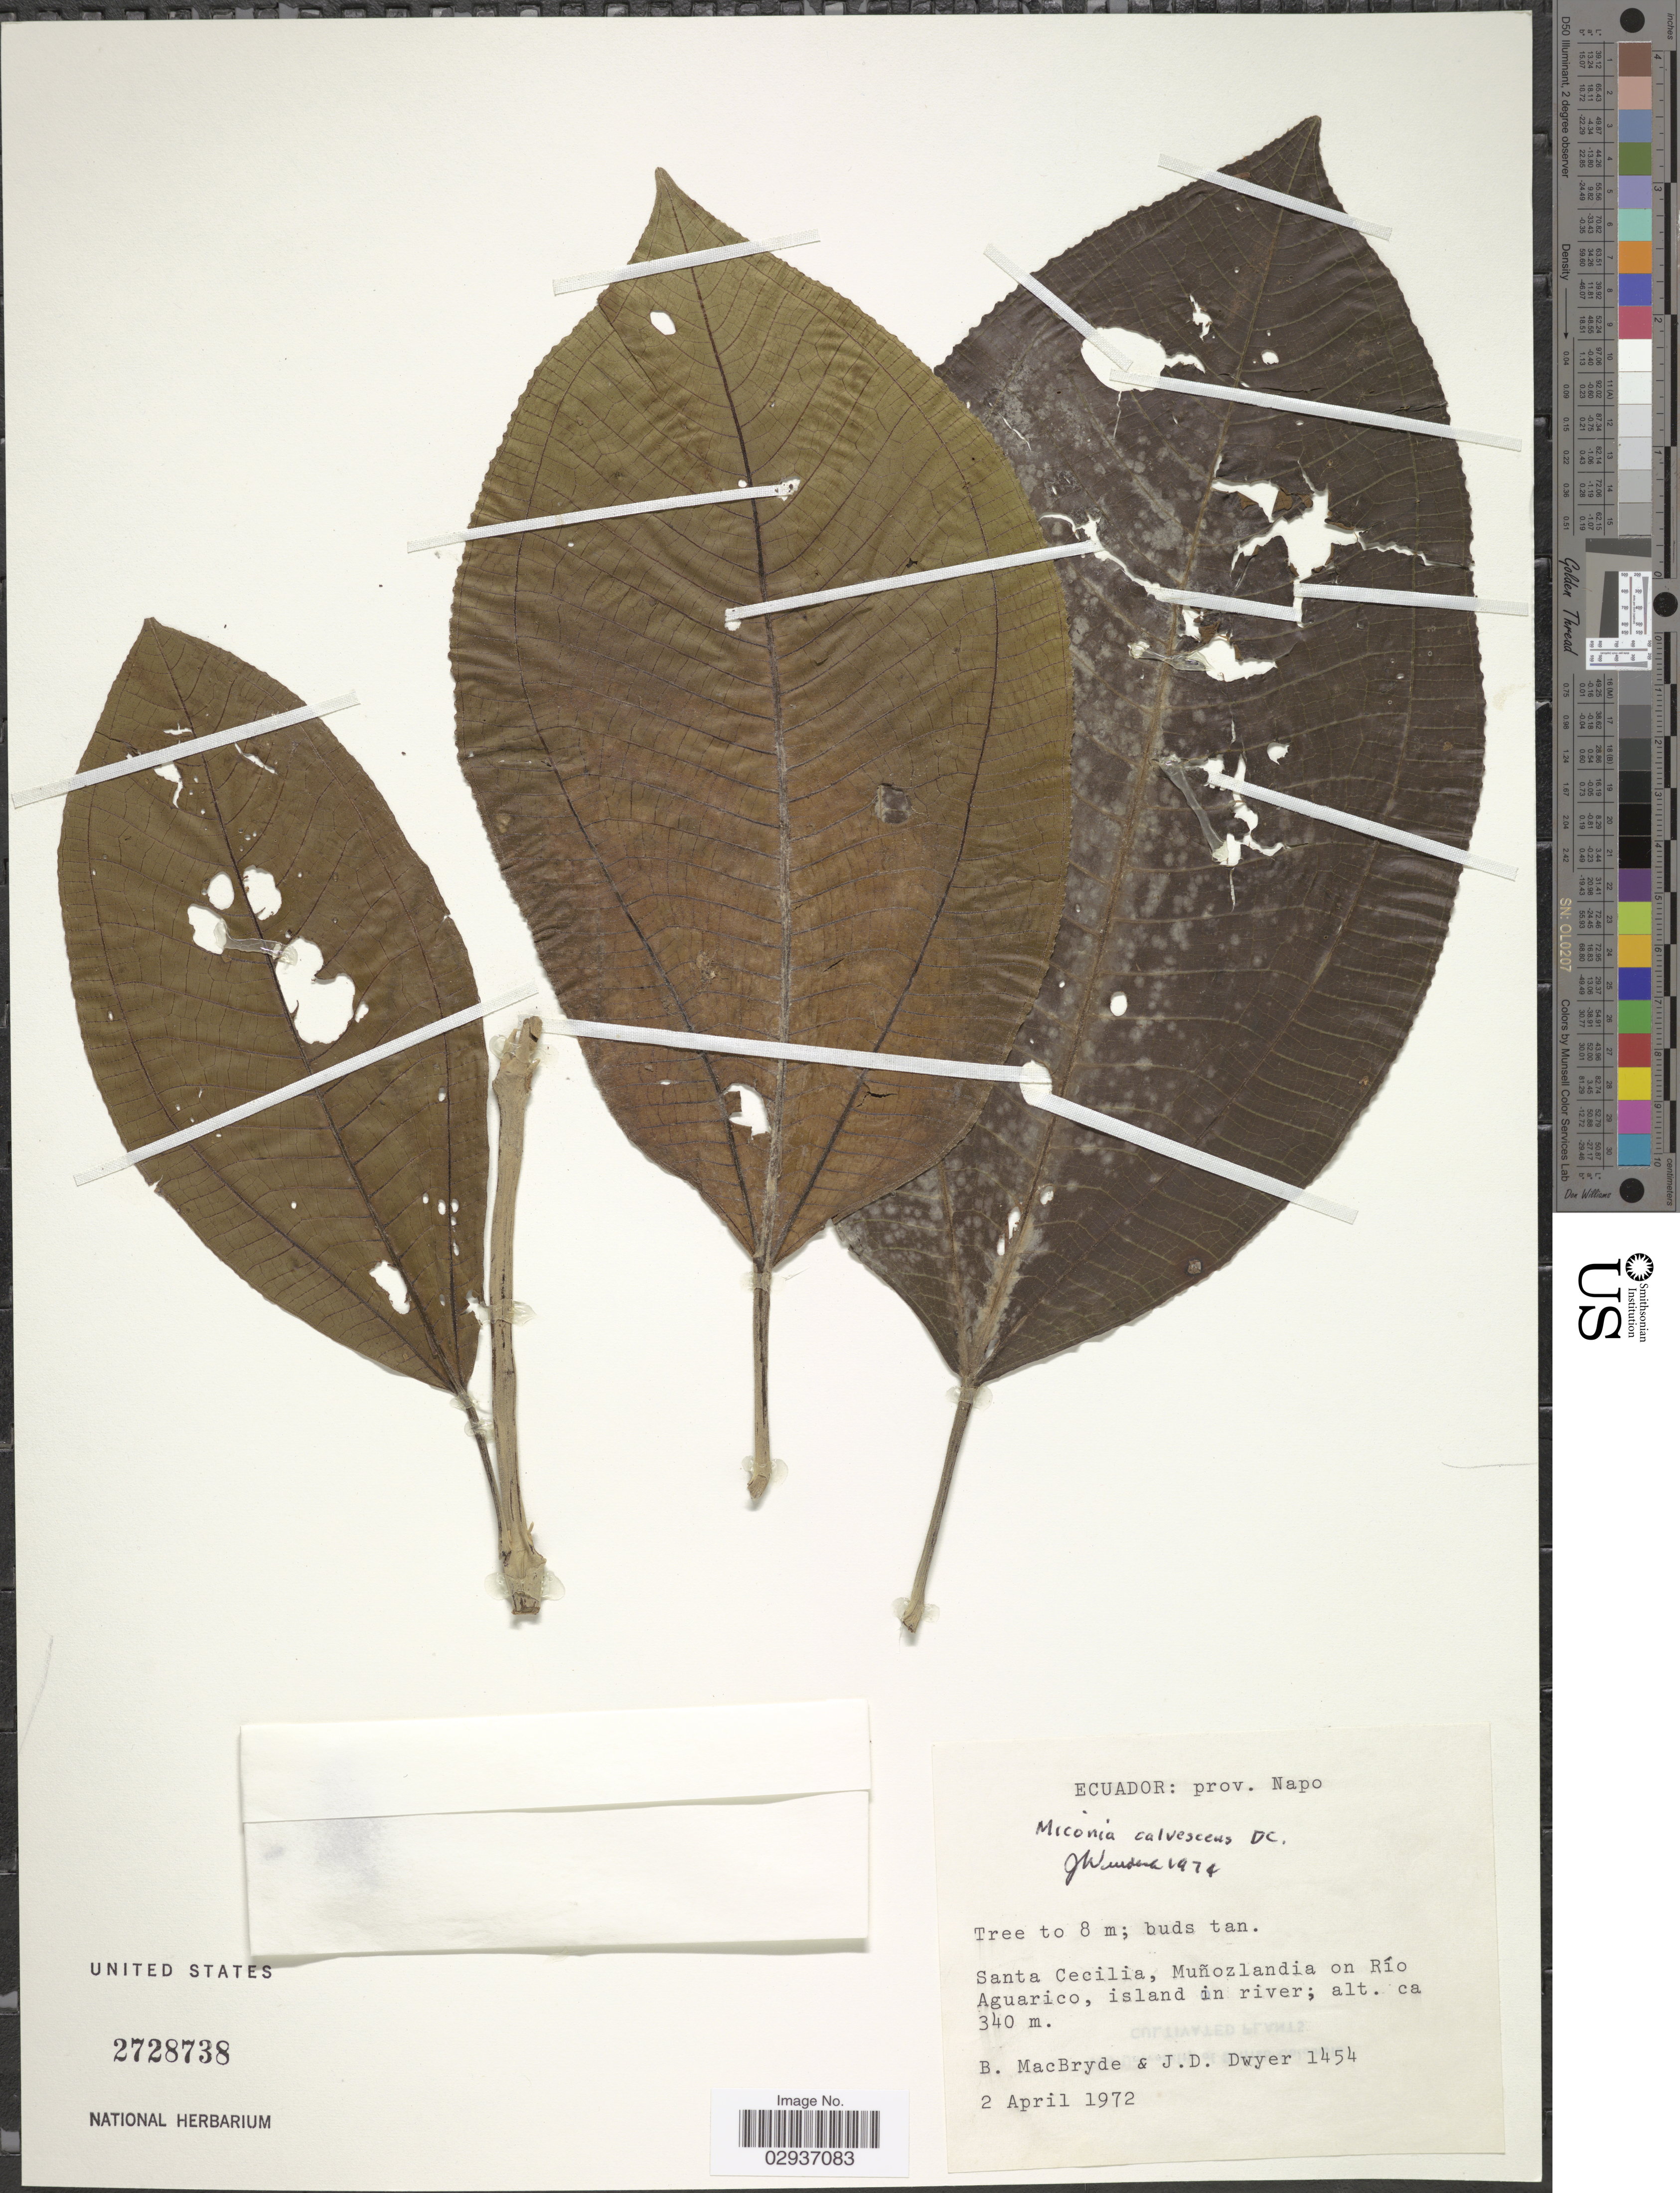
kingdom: Plantae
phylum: Tracheophyta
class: Magnoliopsida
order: Myrtales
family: Melastomataceae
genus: Miconia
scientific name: Miconia calvescens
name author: DC.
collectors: B. MacBryde & J. D. Dwyer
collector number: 1454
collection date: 1972-04-02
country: Ecuador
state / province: Napo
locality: Prov. Napo. Santa Cecilia, Muñozlandia on Río Aguarico, island in river.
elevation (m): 340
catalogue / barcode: US 2728738